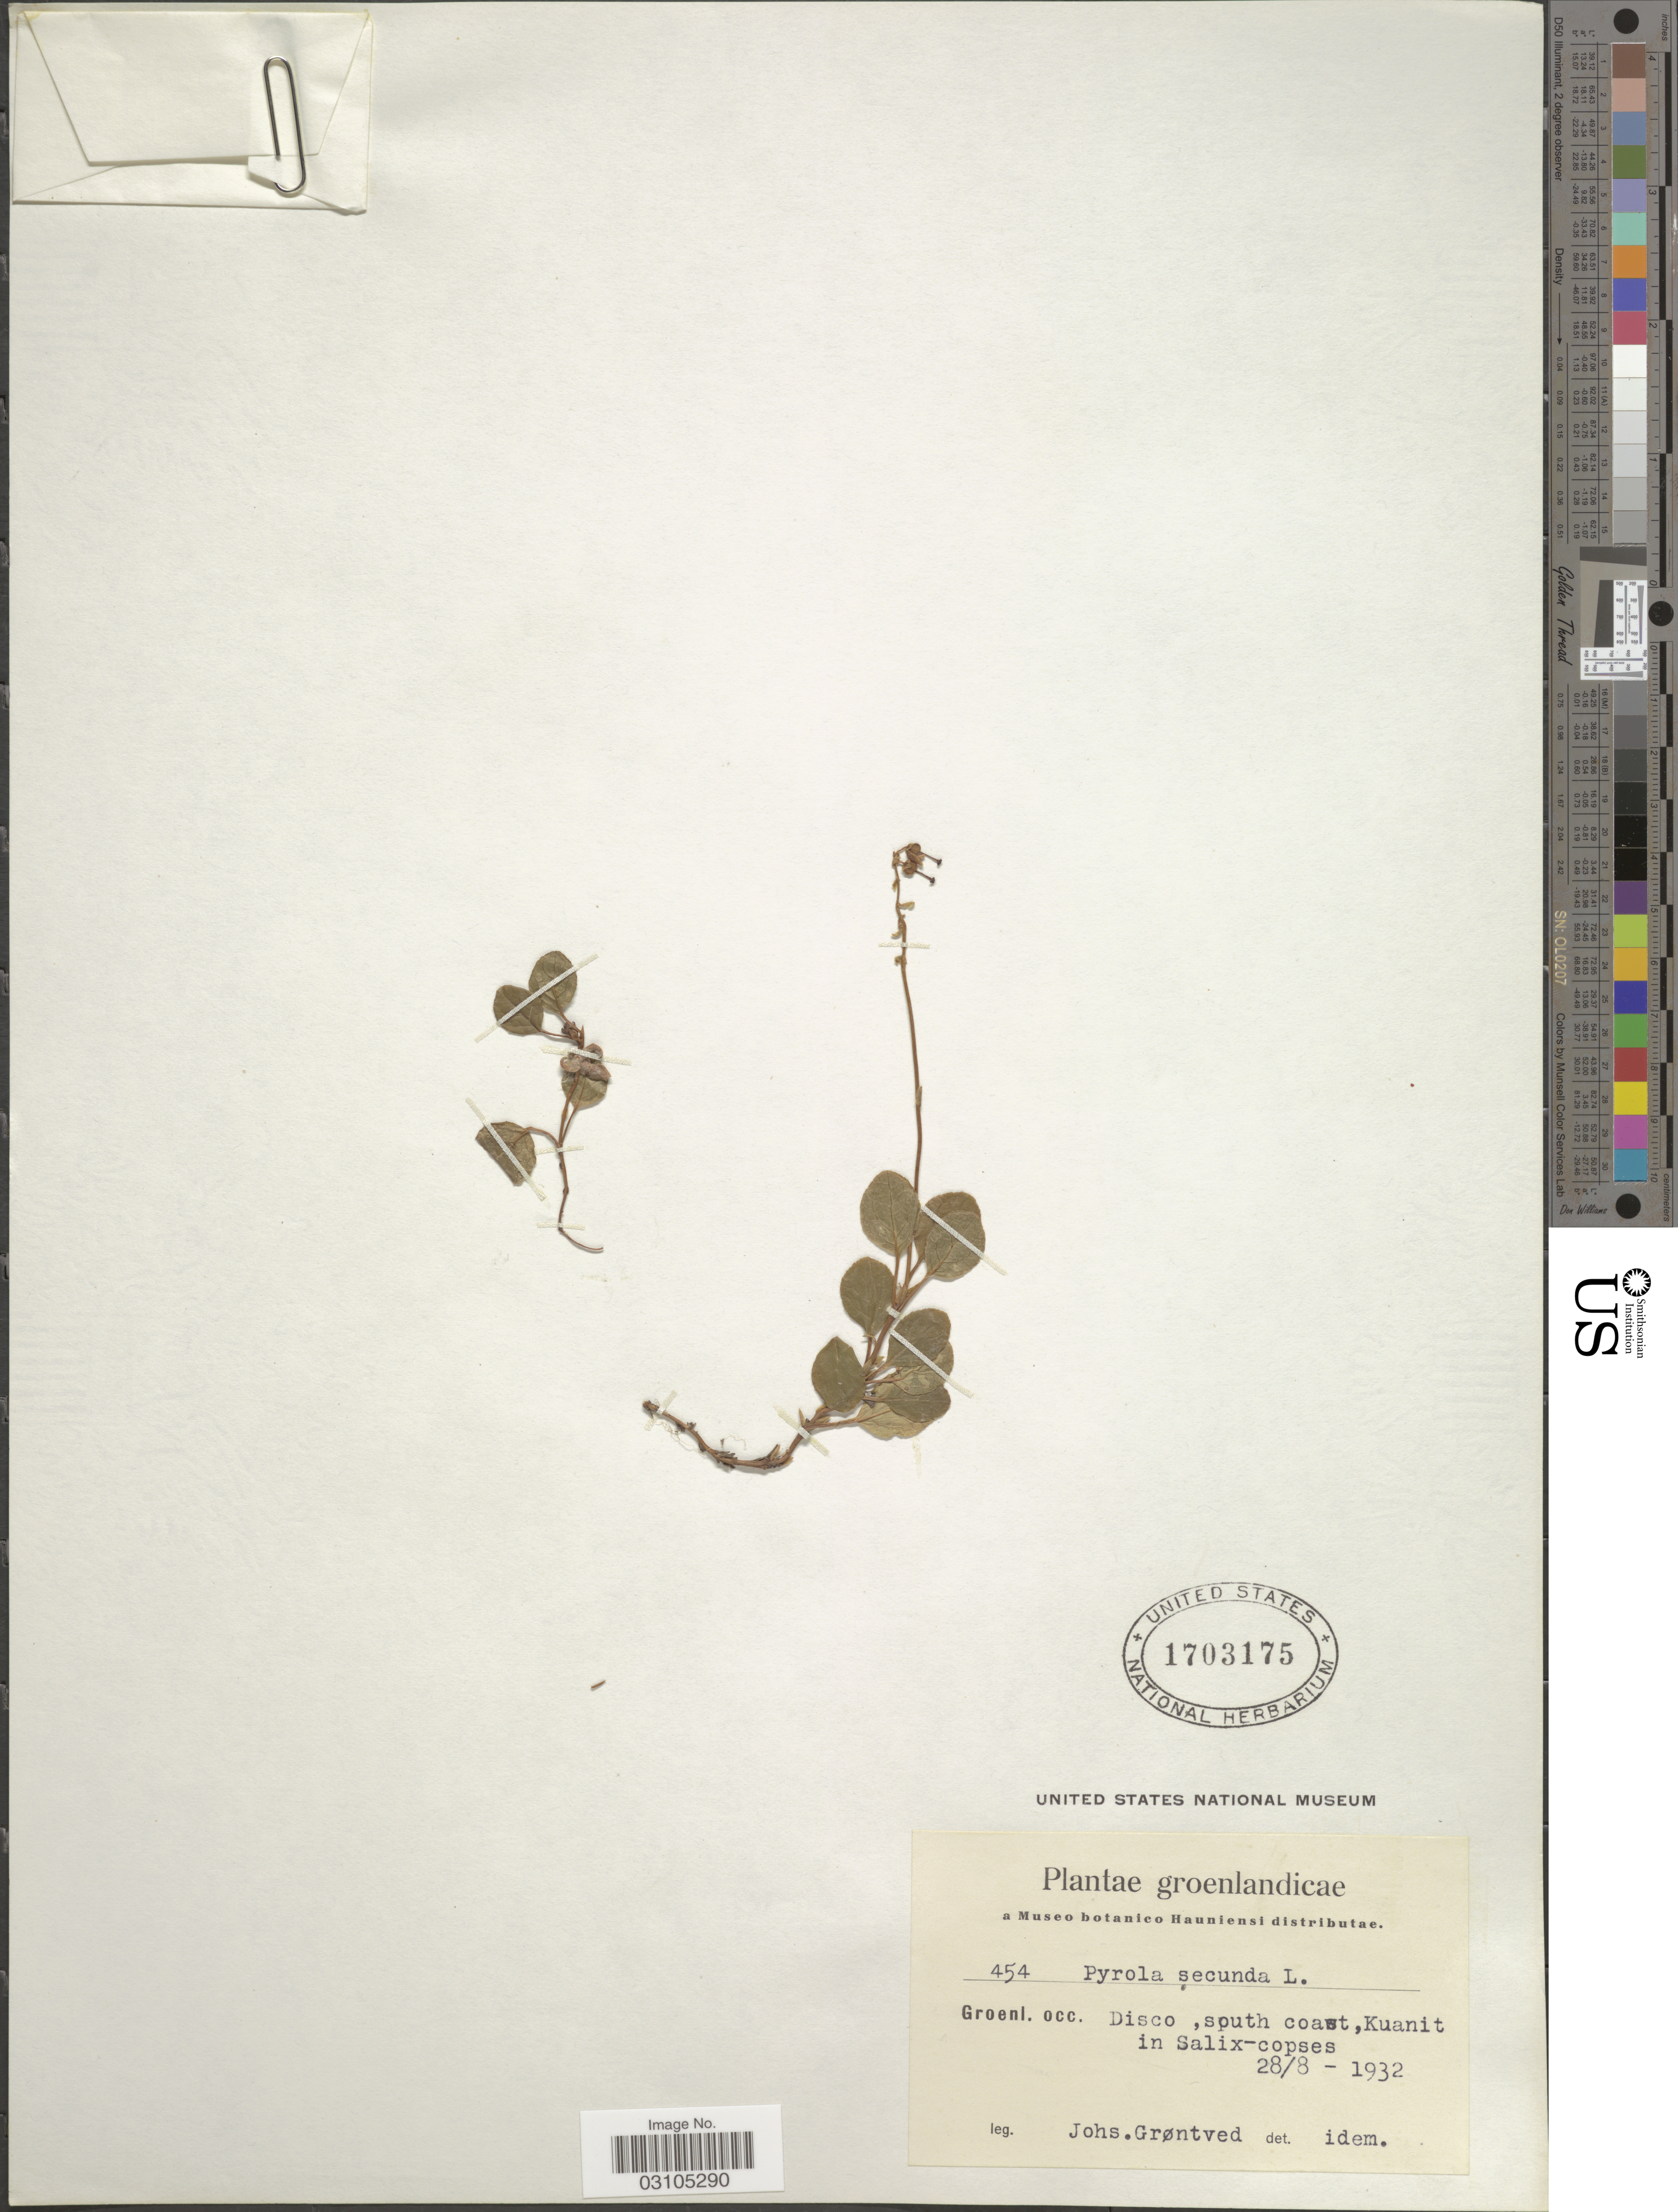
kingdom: Plantae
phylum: Tracheophyta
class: Magnoliopsida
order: Ericales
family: Ericaceae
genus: Orthilia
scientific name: Orthilia secunda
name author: (L.) House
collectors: J. Grøntved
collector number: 454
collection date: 1932-08-28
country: Greenland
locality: Groenl. occ. Disco, south coast, Kuanit in Salix--copses.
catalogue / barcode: US 1703175